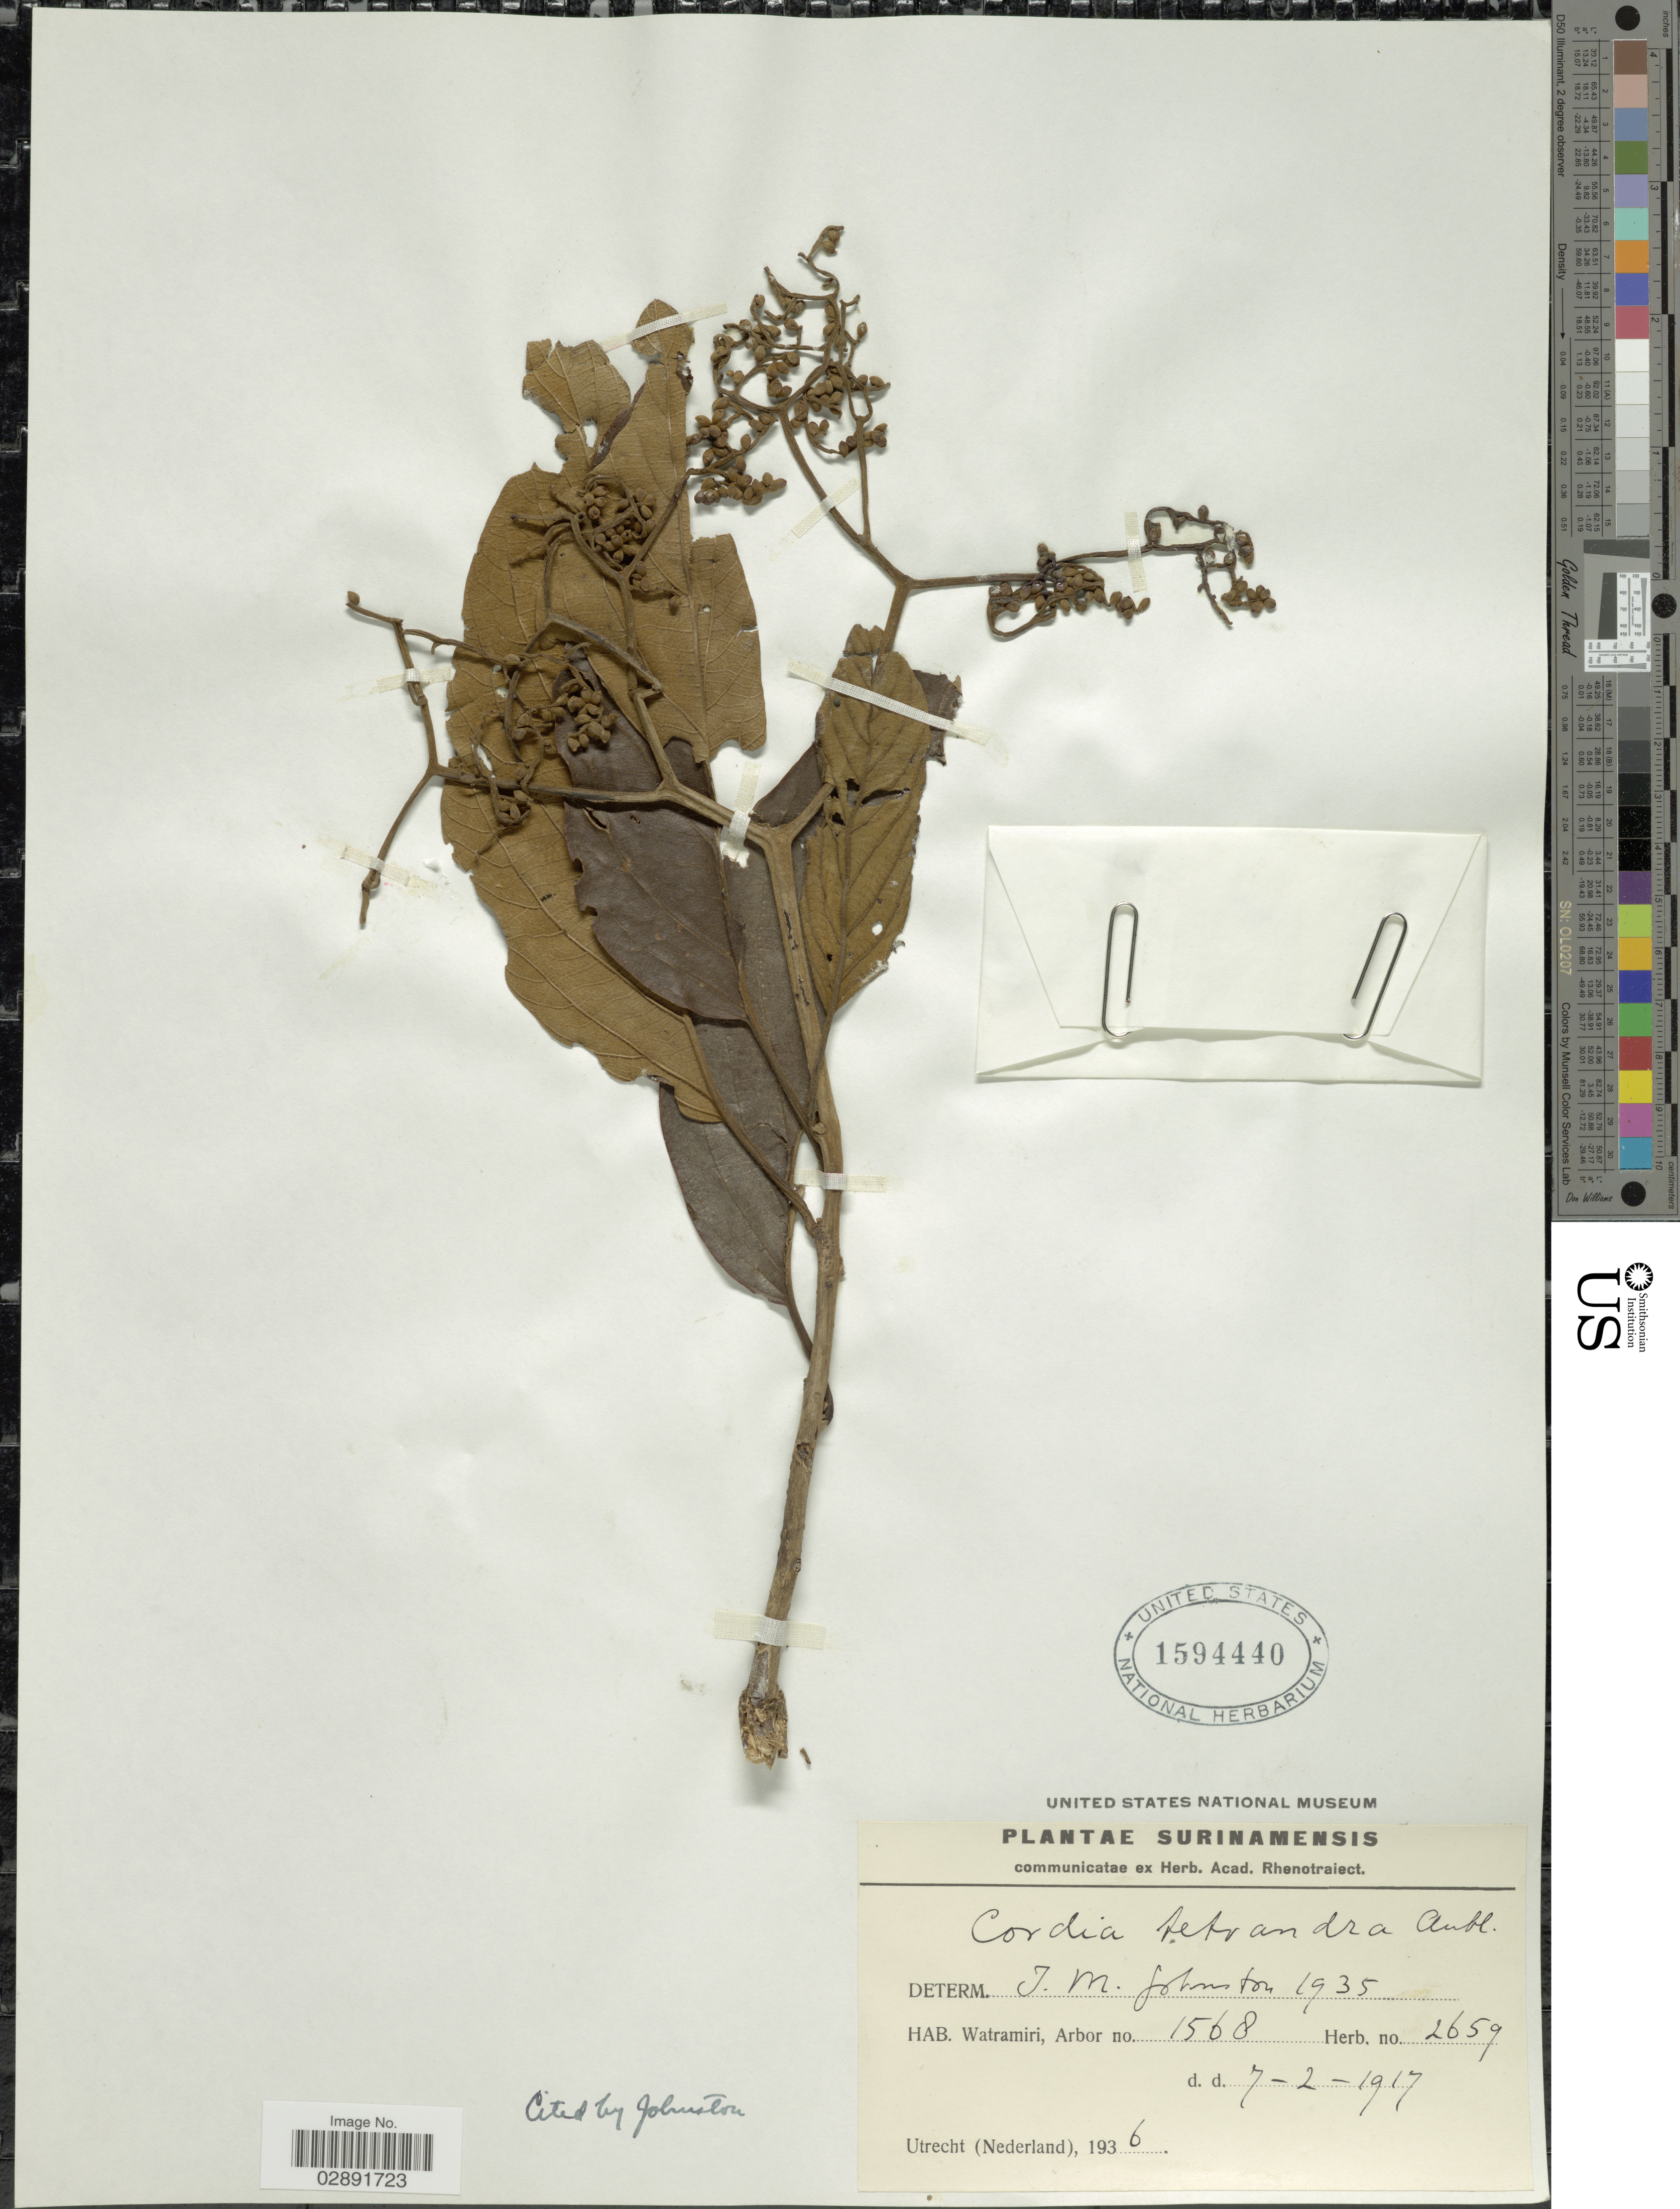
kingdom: Plantae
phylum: Tracheophyta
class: Magnoliopsida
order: Boraginales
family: Cordiaceae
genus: Cordia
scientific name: Cordia tetrandra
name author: Aubl.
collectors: ex herb. Acad. Rhenotraiect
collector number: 1568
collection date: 1917-02-07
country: Suriname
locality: Watramiri, arbor.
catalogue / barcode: US 1594440